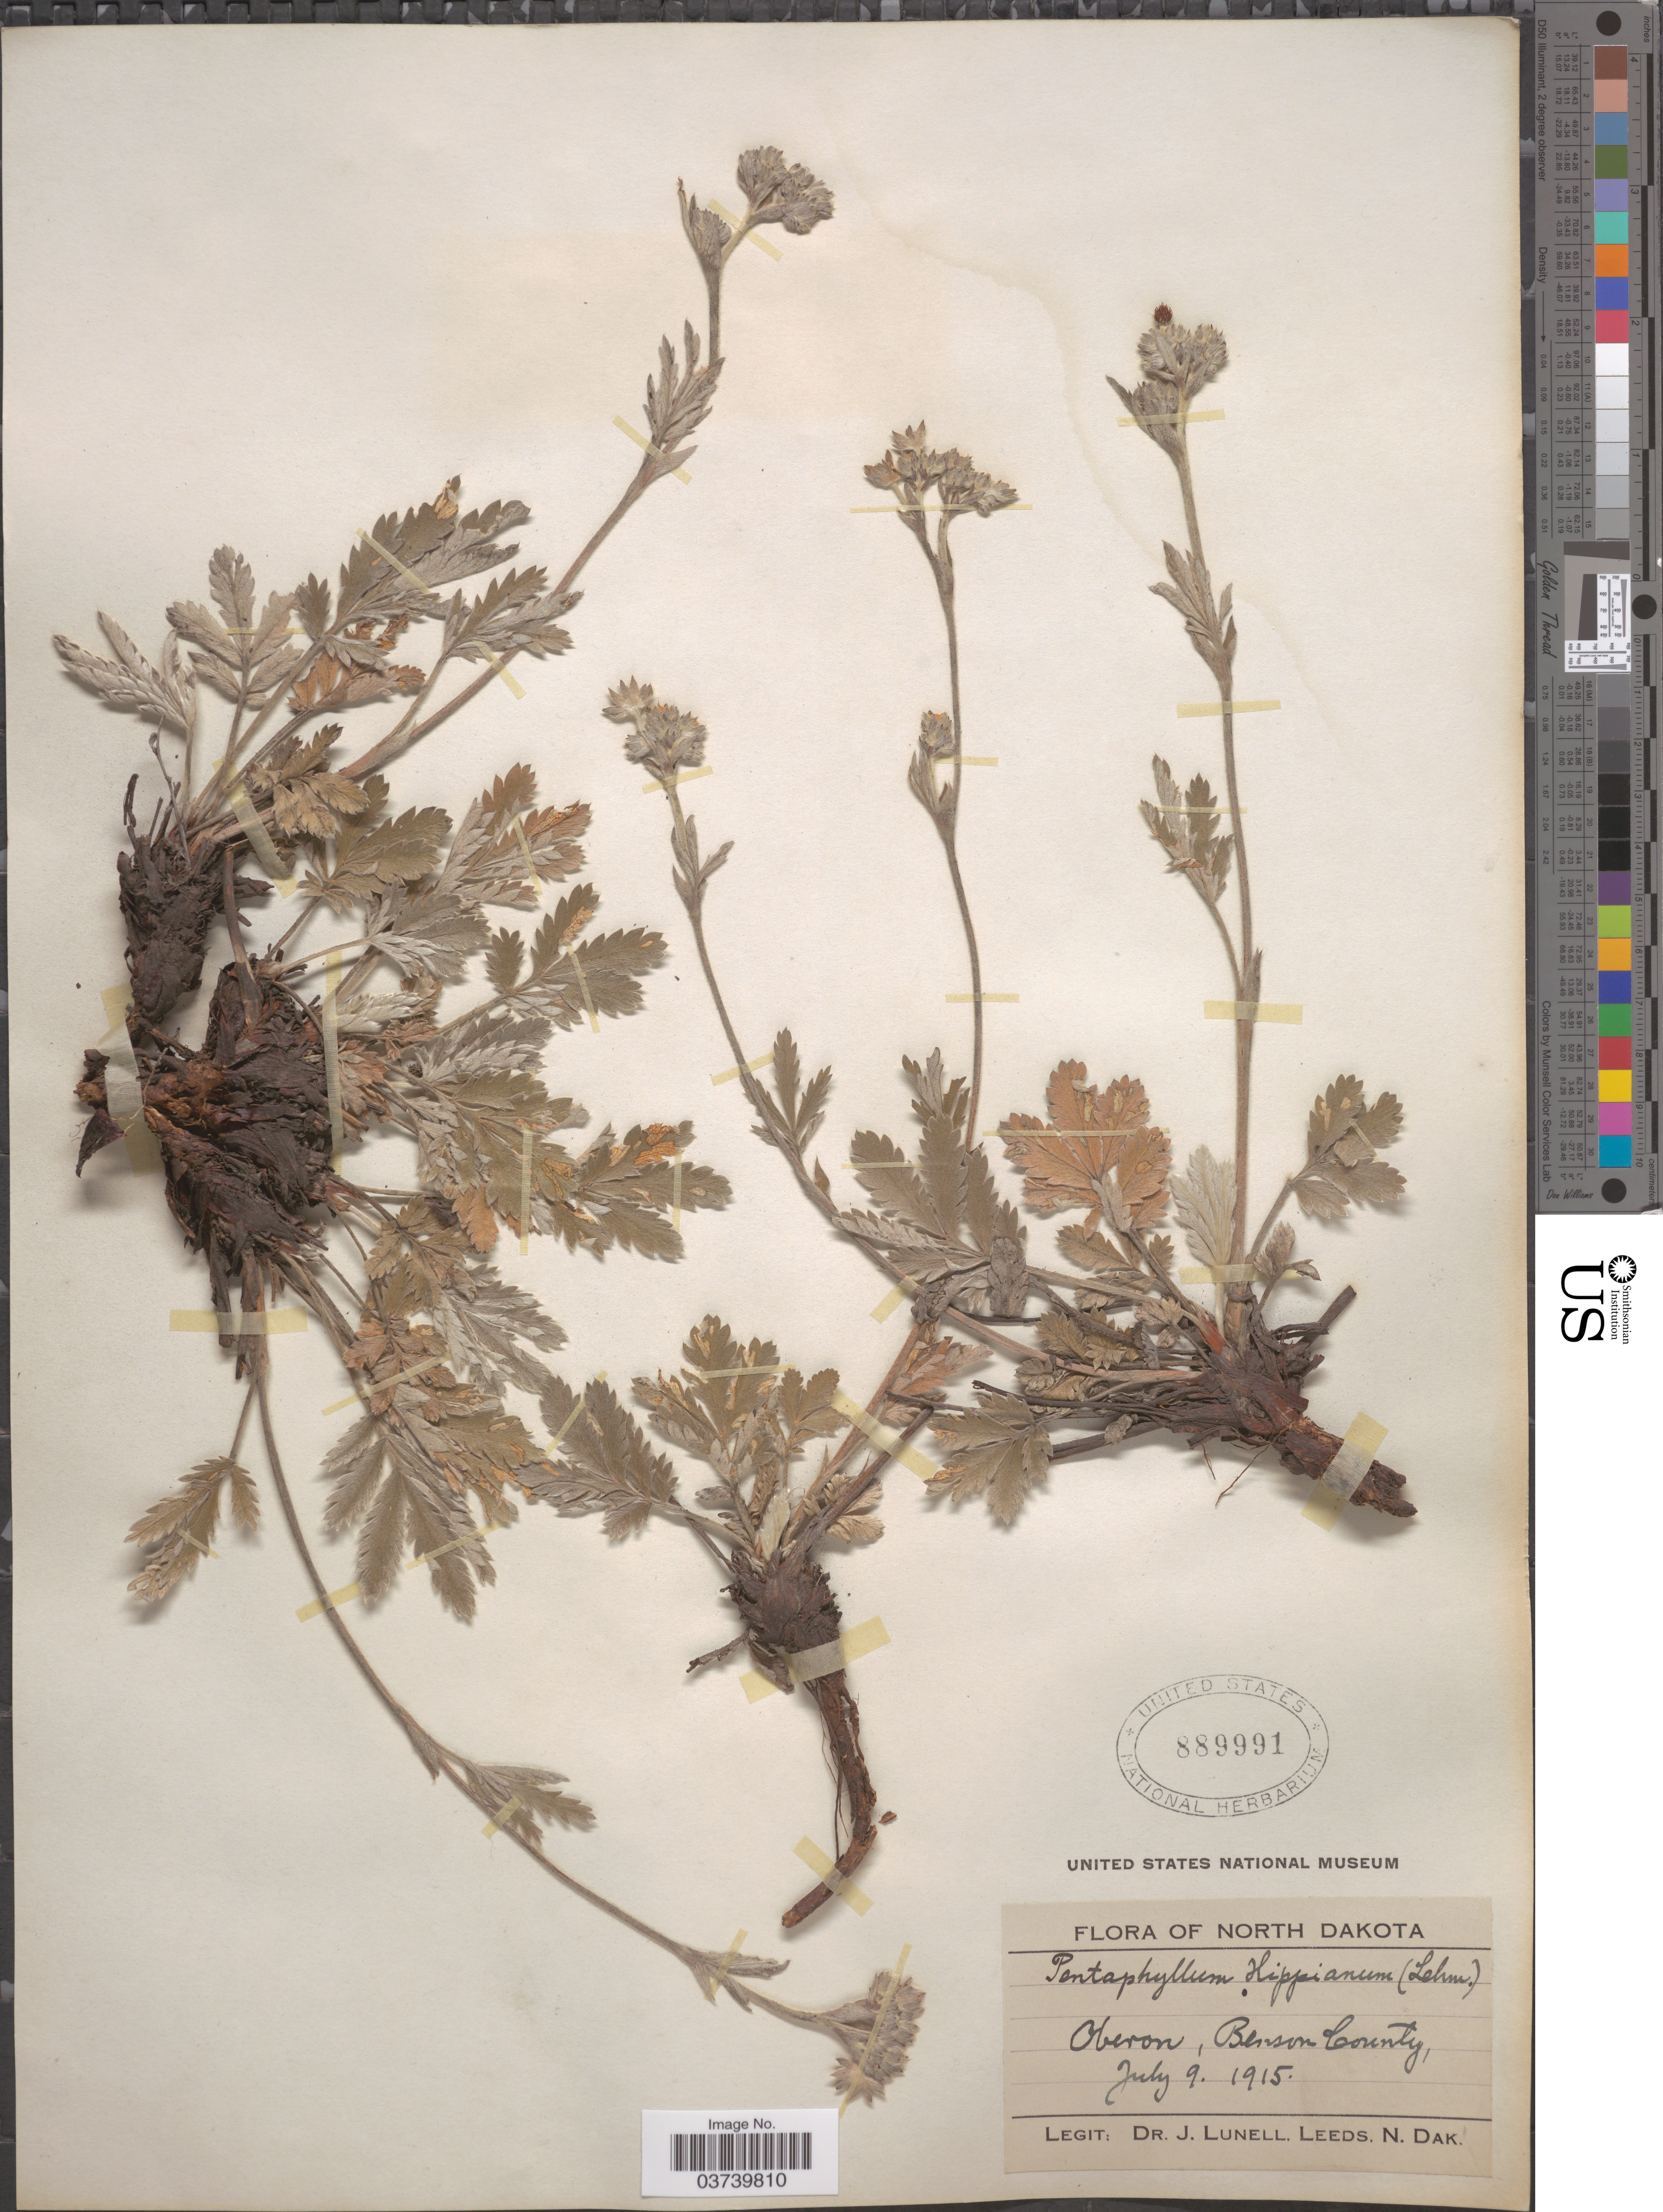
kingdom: Plantae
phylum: Tracheophyta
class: Magnoliopsida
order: Rosales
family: Rosaceae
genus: Potentilla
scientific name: Potentilla hippiana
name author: Lehm.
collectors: J. Lunell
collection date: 1915-07-09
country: United States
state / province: North Dakota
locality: Oberon, Benson County.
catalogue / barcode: US 889991